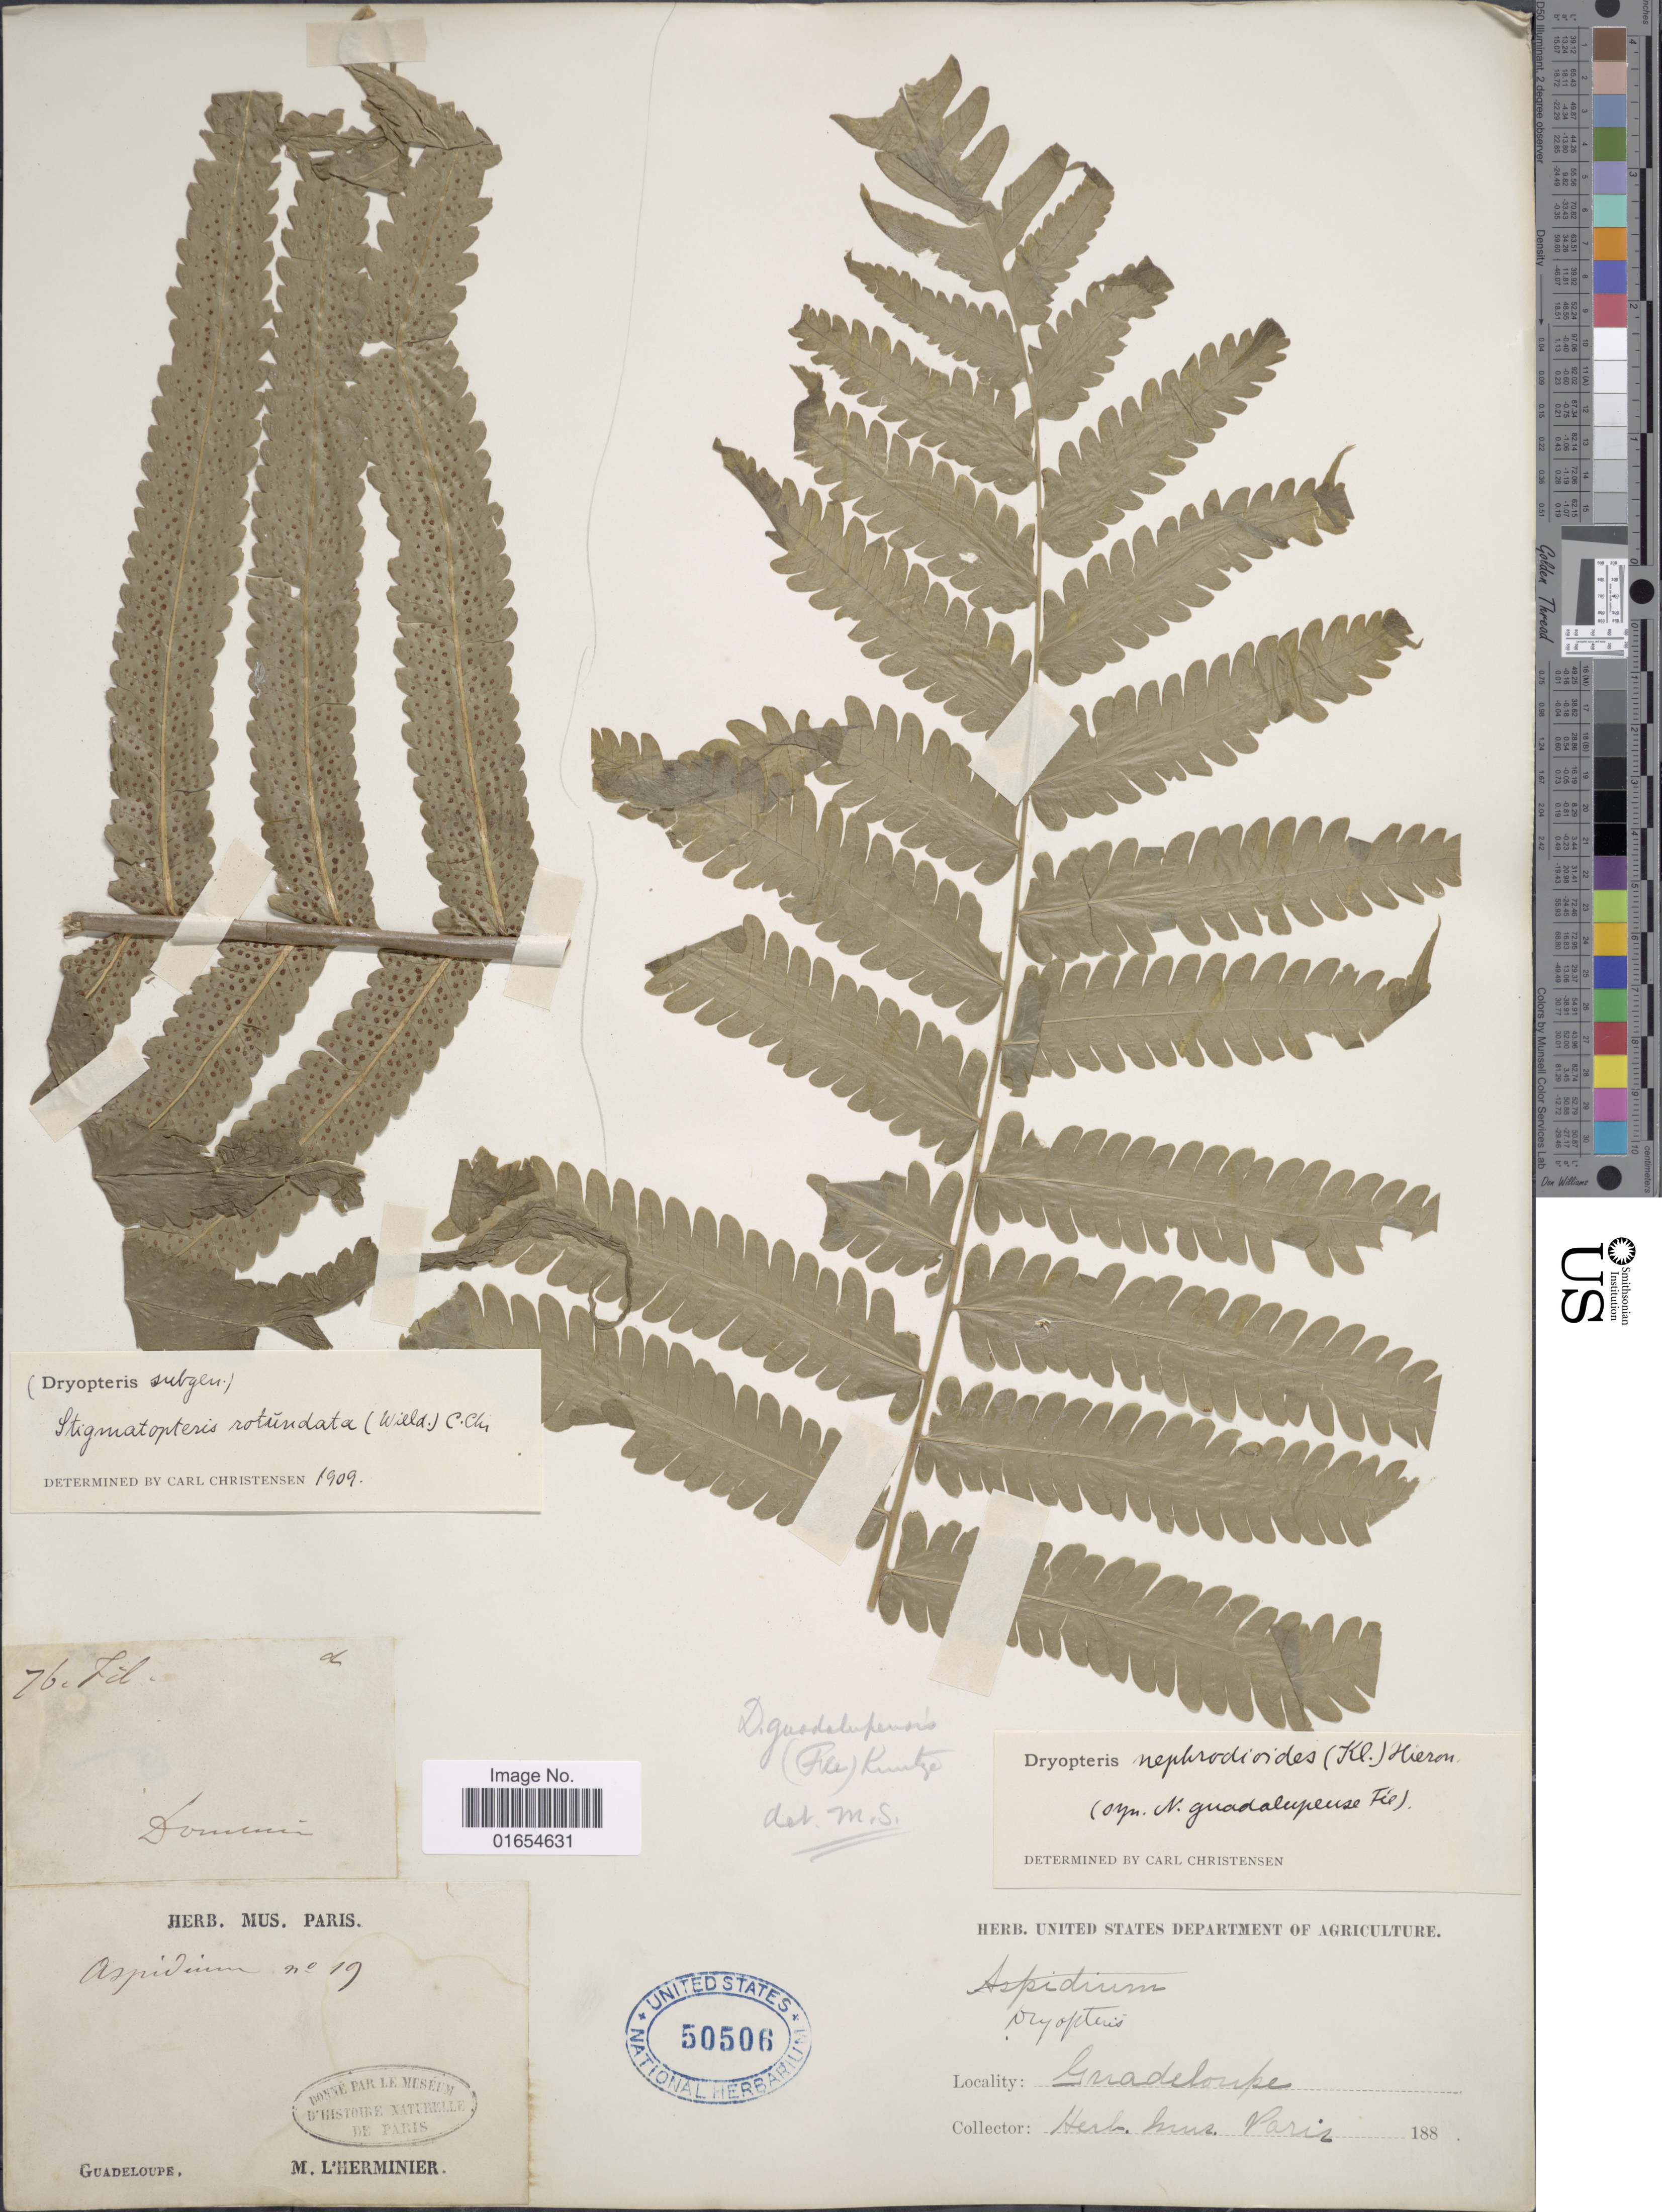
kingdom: Plantae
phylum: Tracheophyta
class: Polypodiopsida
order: Polypodiales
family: Thelypteridaceae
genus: Goniopteris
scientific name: Goniopteris nephrodioides (Klotzsch) comb. nov., ined 2015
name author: (Klotzsch)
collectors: ex herb. Mus. Paris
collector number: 76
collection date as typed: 188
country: Guadeloupe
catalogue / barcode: US 50506